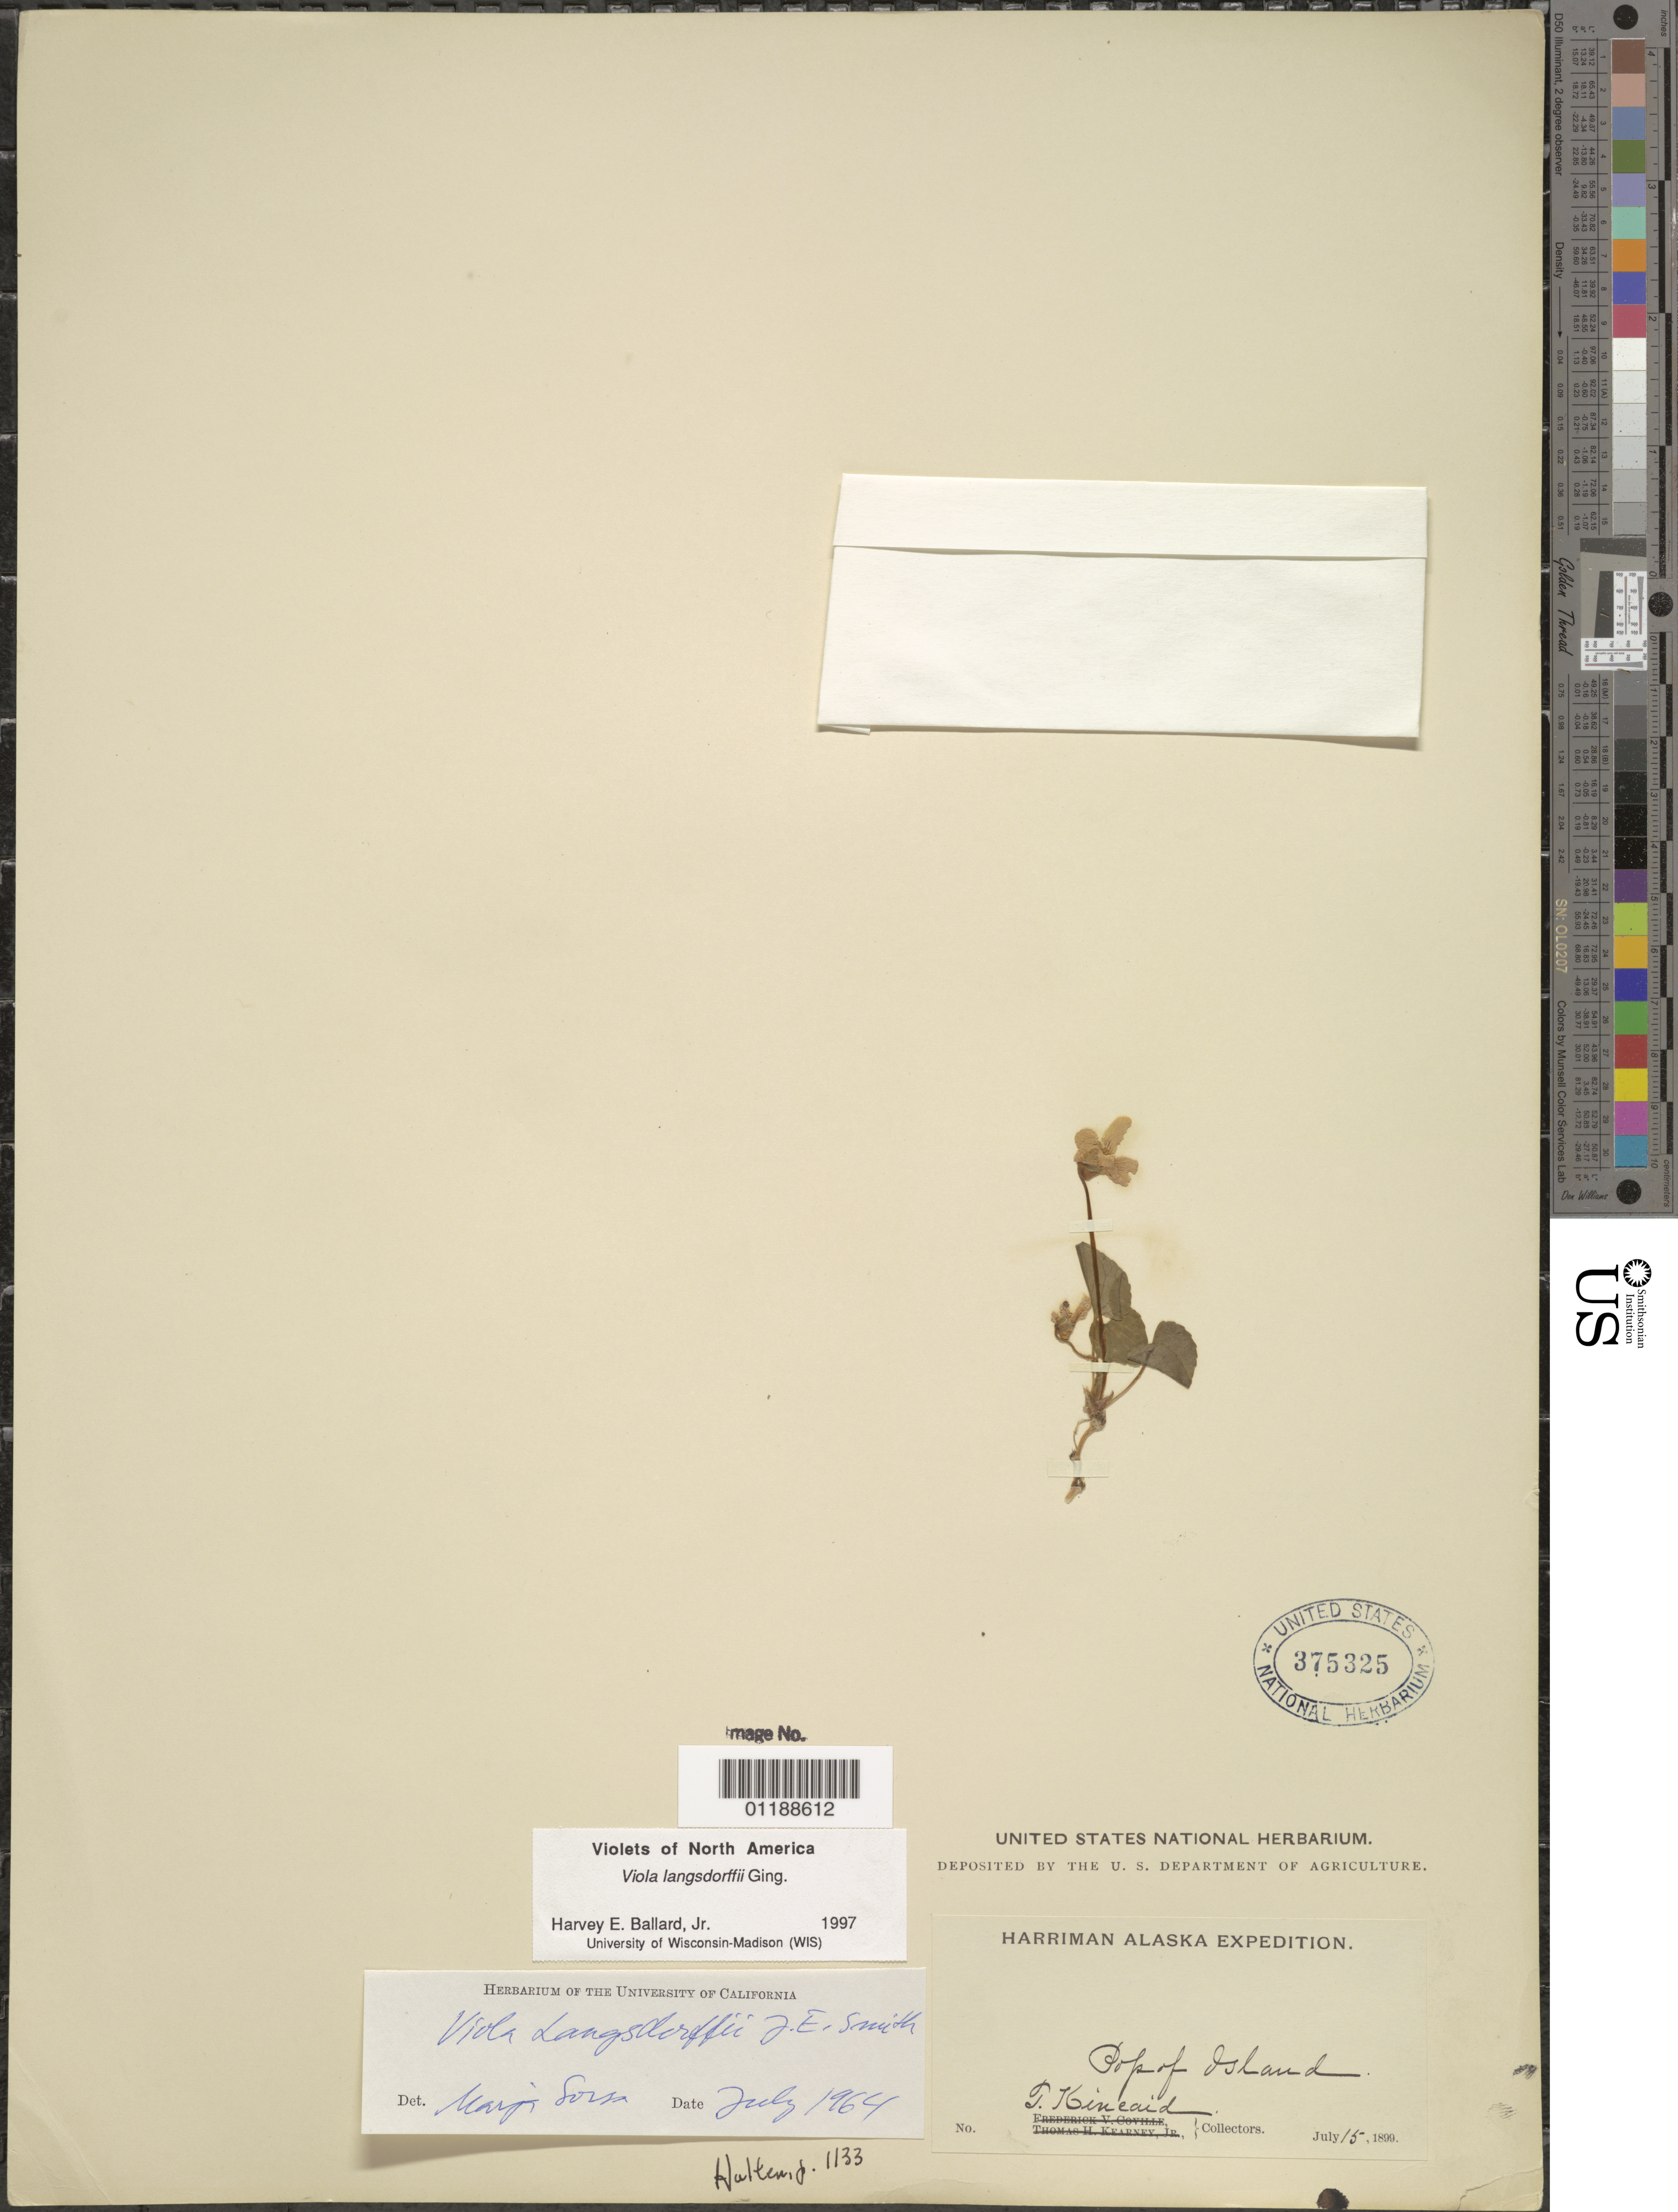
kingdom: Plantae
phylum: Tracheophyta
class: Magnoliopsida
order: Malpighiales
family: Violaceae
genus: Viola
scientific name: Viola langsdorffii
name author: Fisch. ex Ging.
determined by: Ballard, Harvey E.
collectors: T. C. Kincaid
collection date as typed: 15 Jul 1899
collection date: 1899-07-15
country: United States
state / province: Alaska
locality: Popof Island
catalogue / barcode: US 375325